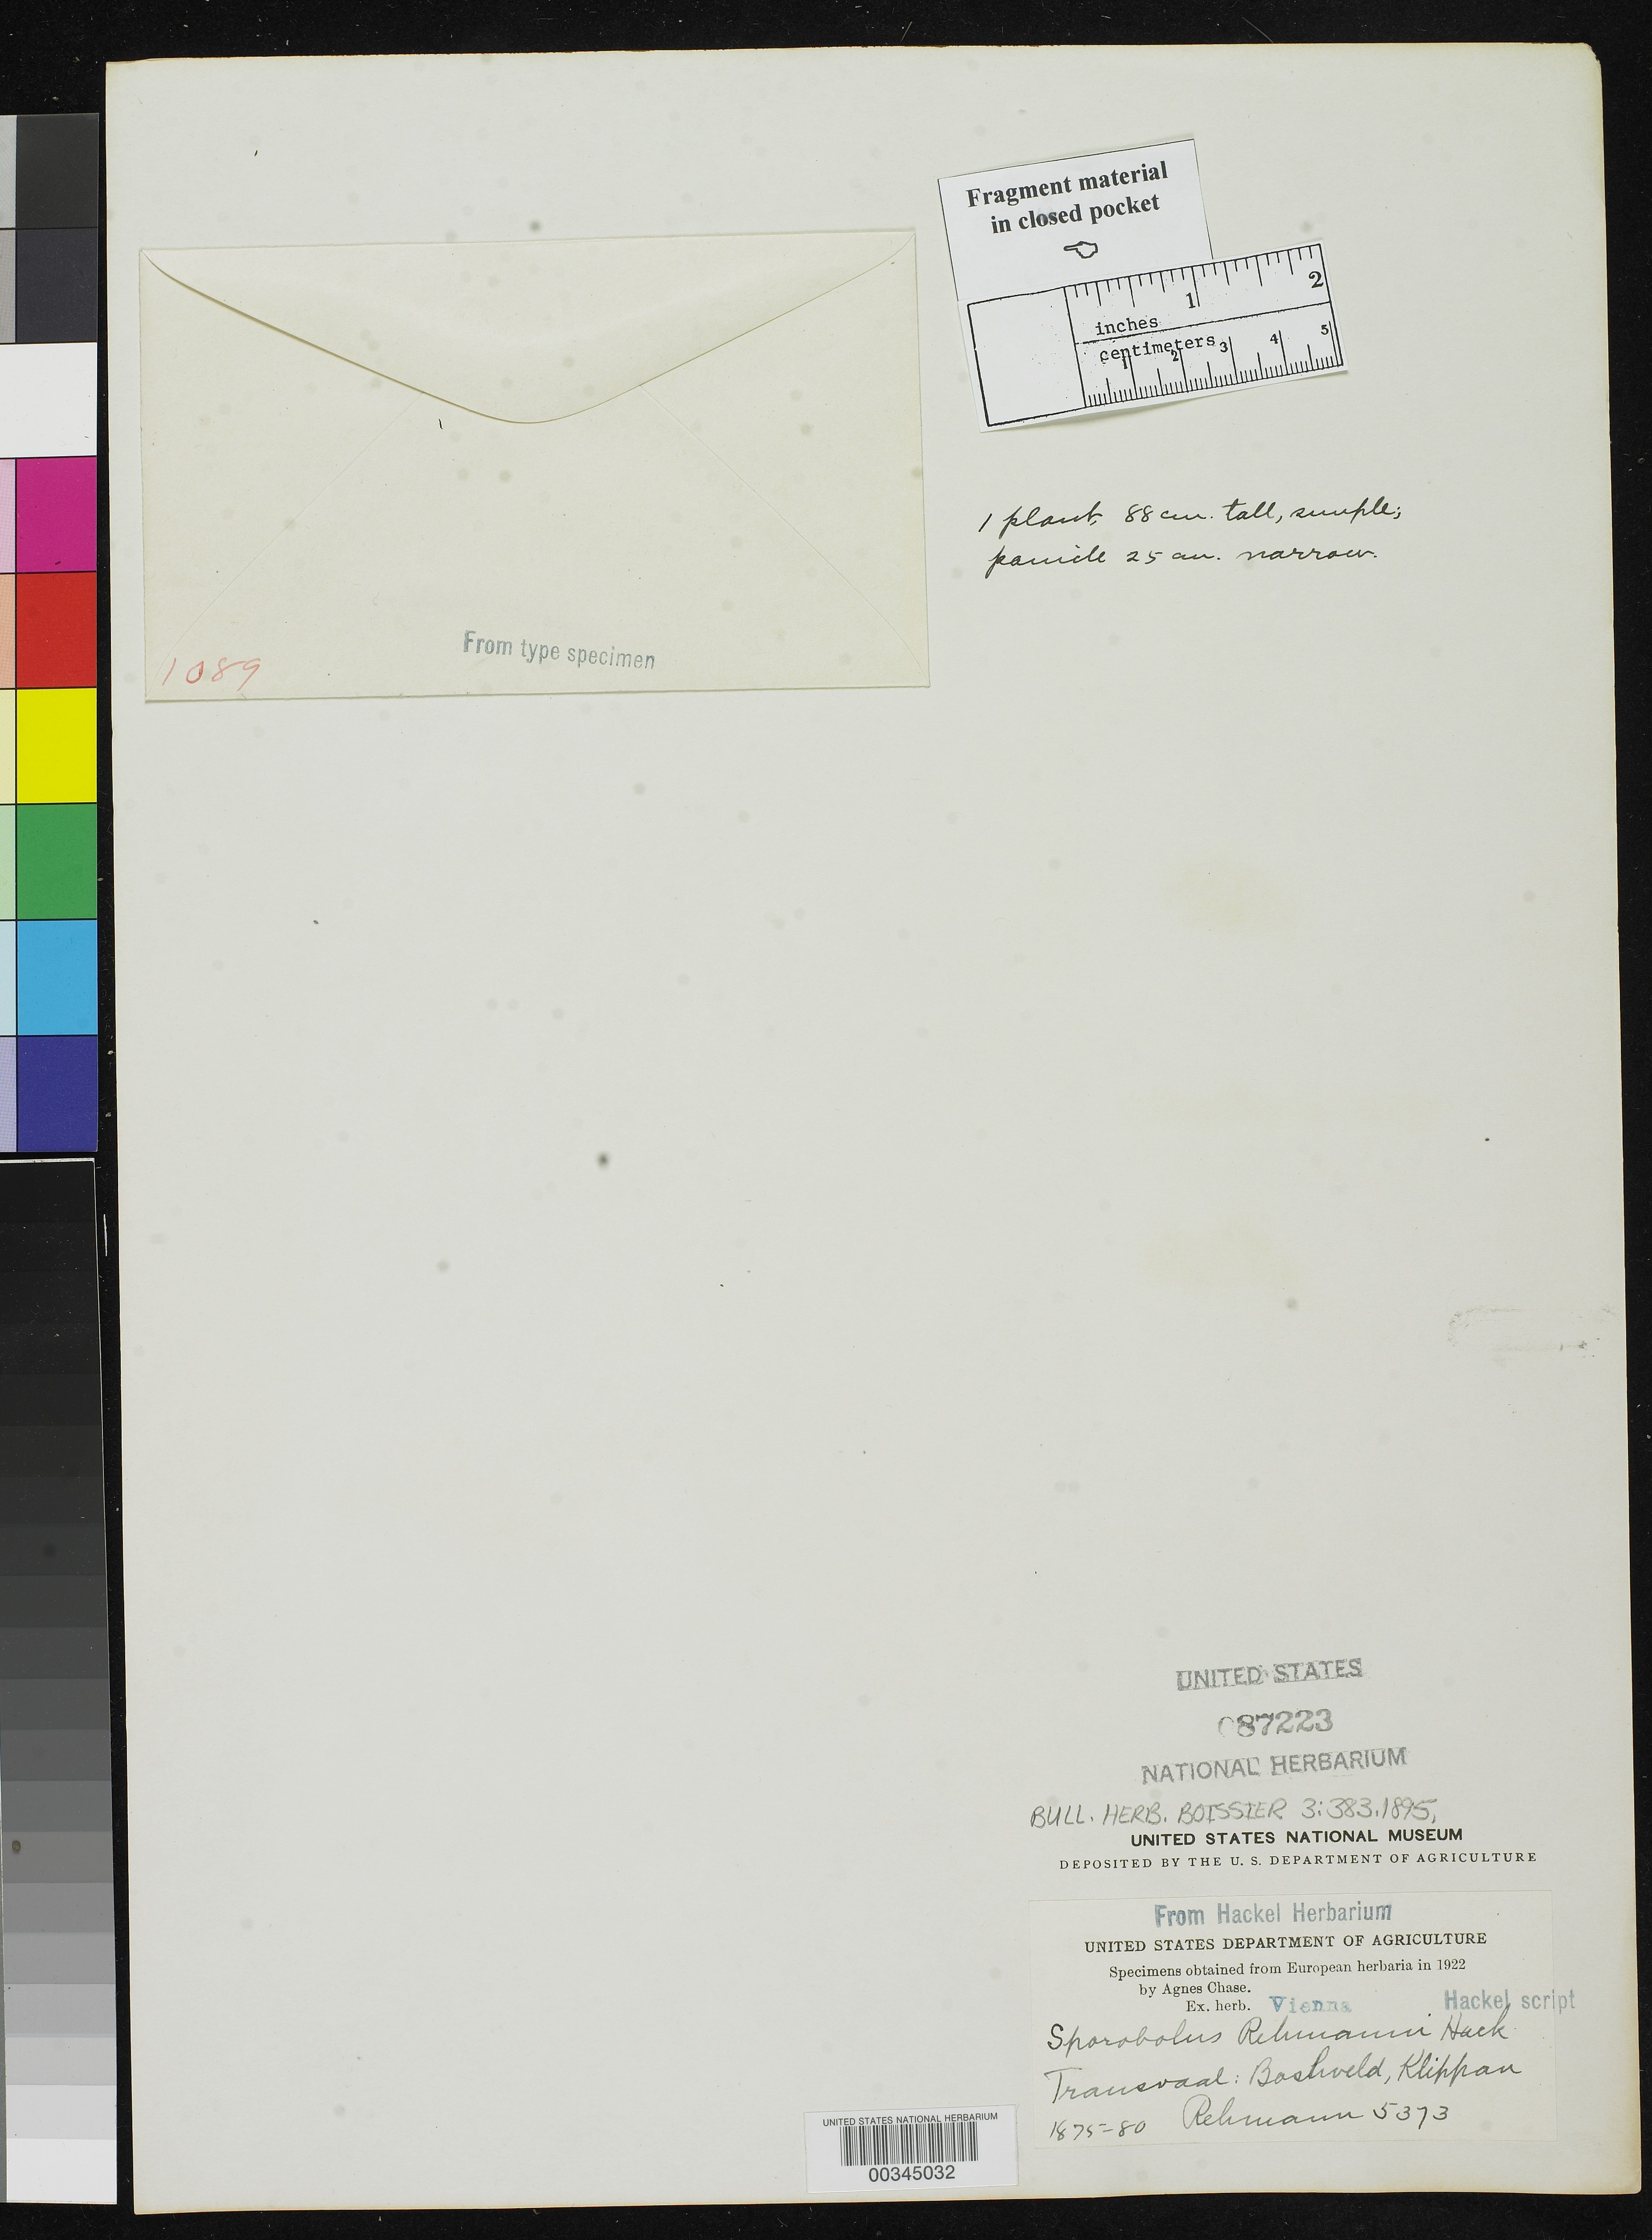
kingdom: Plantae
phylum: Tracheophyta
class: Liliopsida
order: Poales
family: Poaceae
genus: Sporobolus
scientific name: Sporobolus rehmanni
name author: Hack.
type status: Type Fragment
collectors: A. Rehmann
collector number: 5373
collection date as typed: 1875 to -- --- 1880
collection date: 1875/1880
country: South Africa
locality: Boshveld, Klippan. Transvaal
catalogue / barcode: US 87223